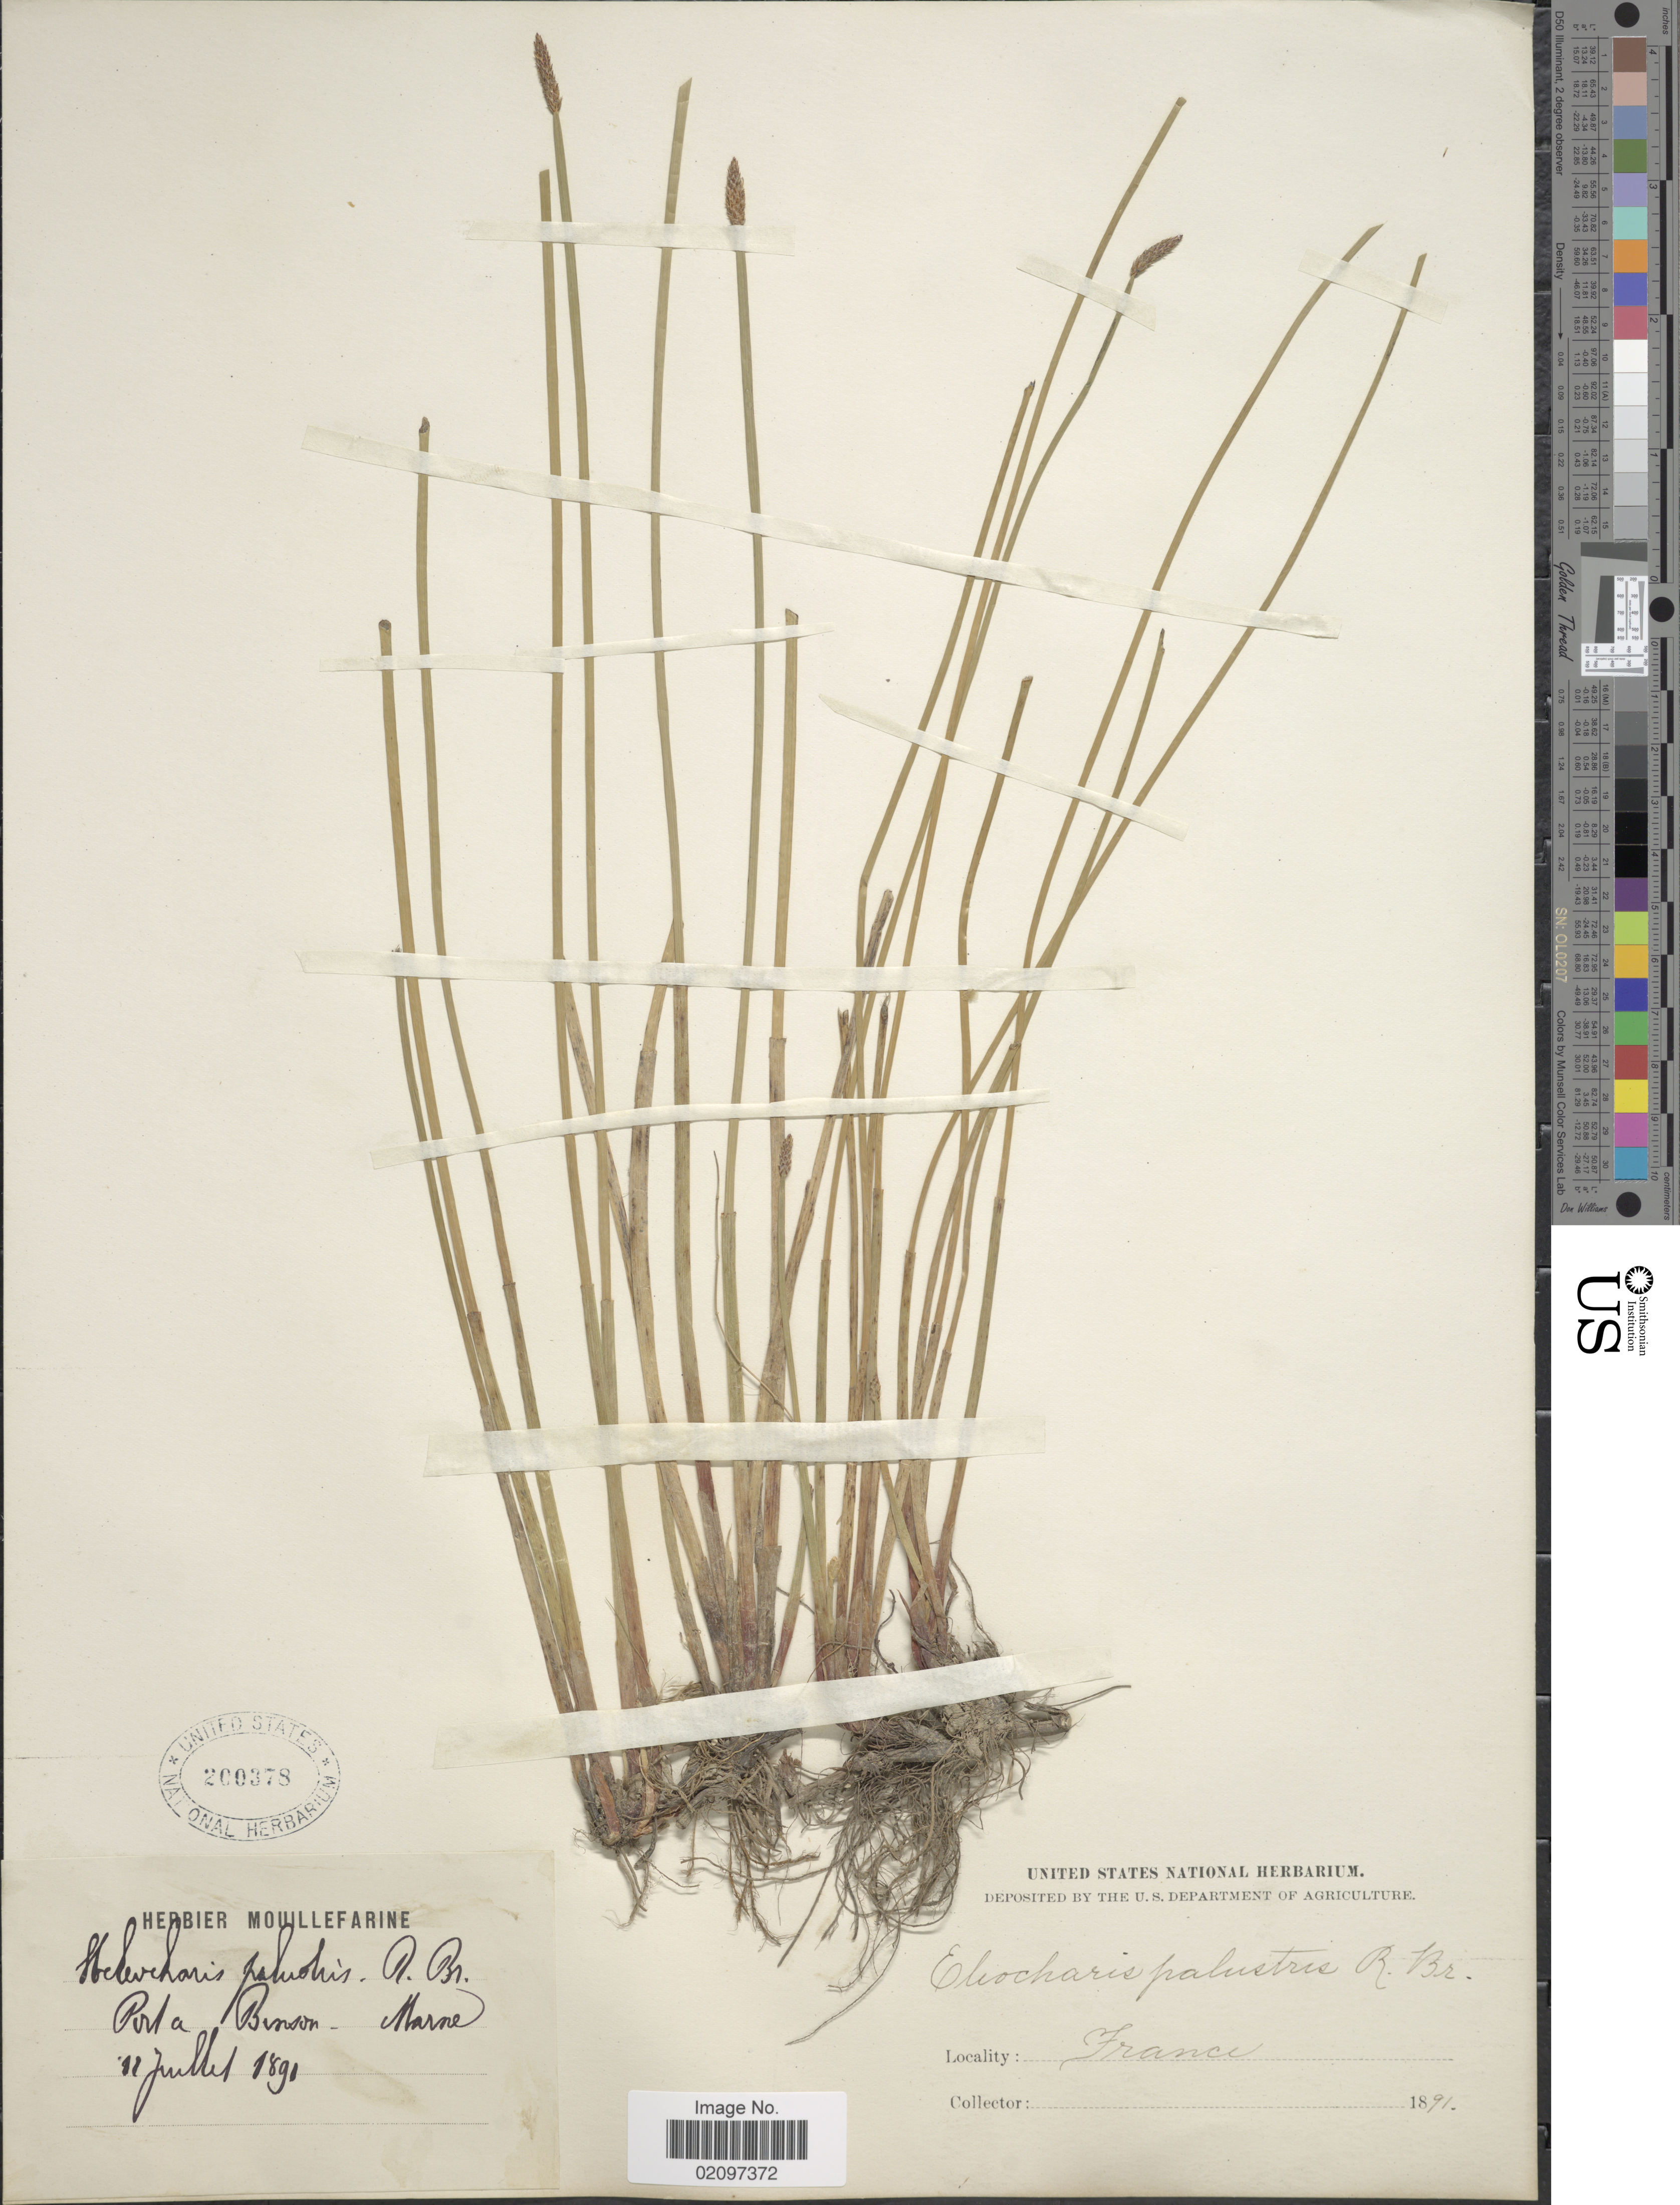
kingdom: Plantae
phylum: Tracheophyta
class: Liliopsida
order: Poales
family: Cyperaceae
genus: Eleocharis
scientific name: Eleocharis palustris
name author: (L.) Roem. & Schult.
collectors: ex herb. Mouillefarine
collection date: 1891-07-12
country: France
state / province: Grand Est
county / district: Marne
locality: Port à Binson, Marne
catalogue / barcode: US 200378